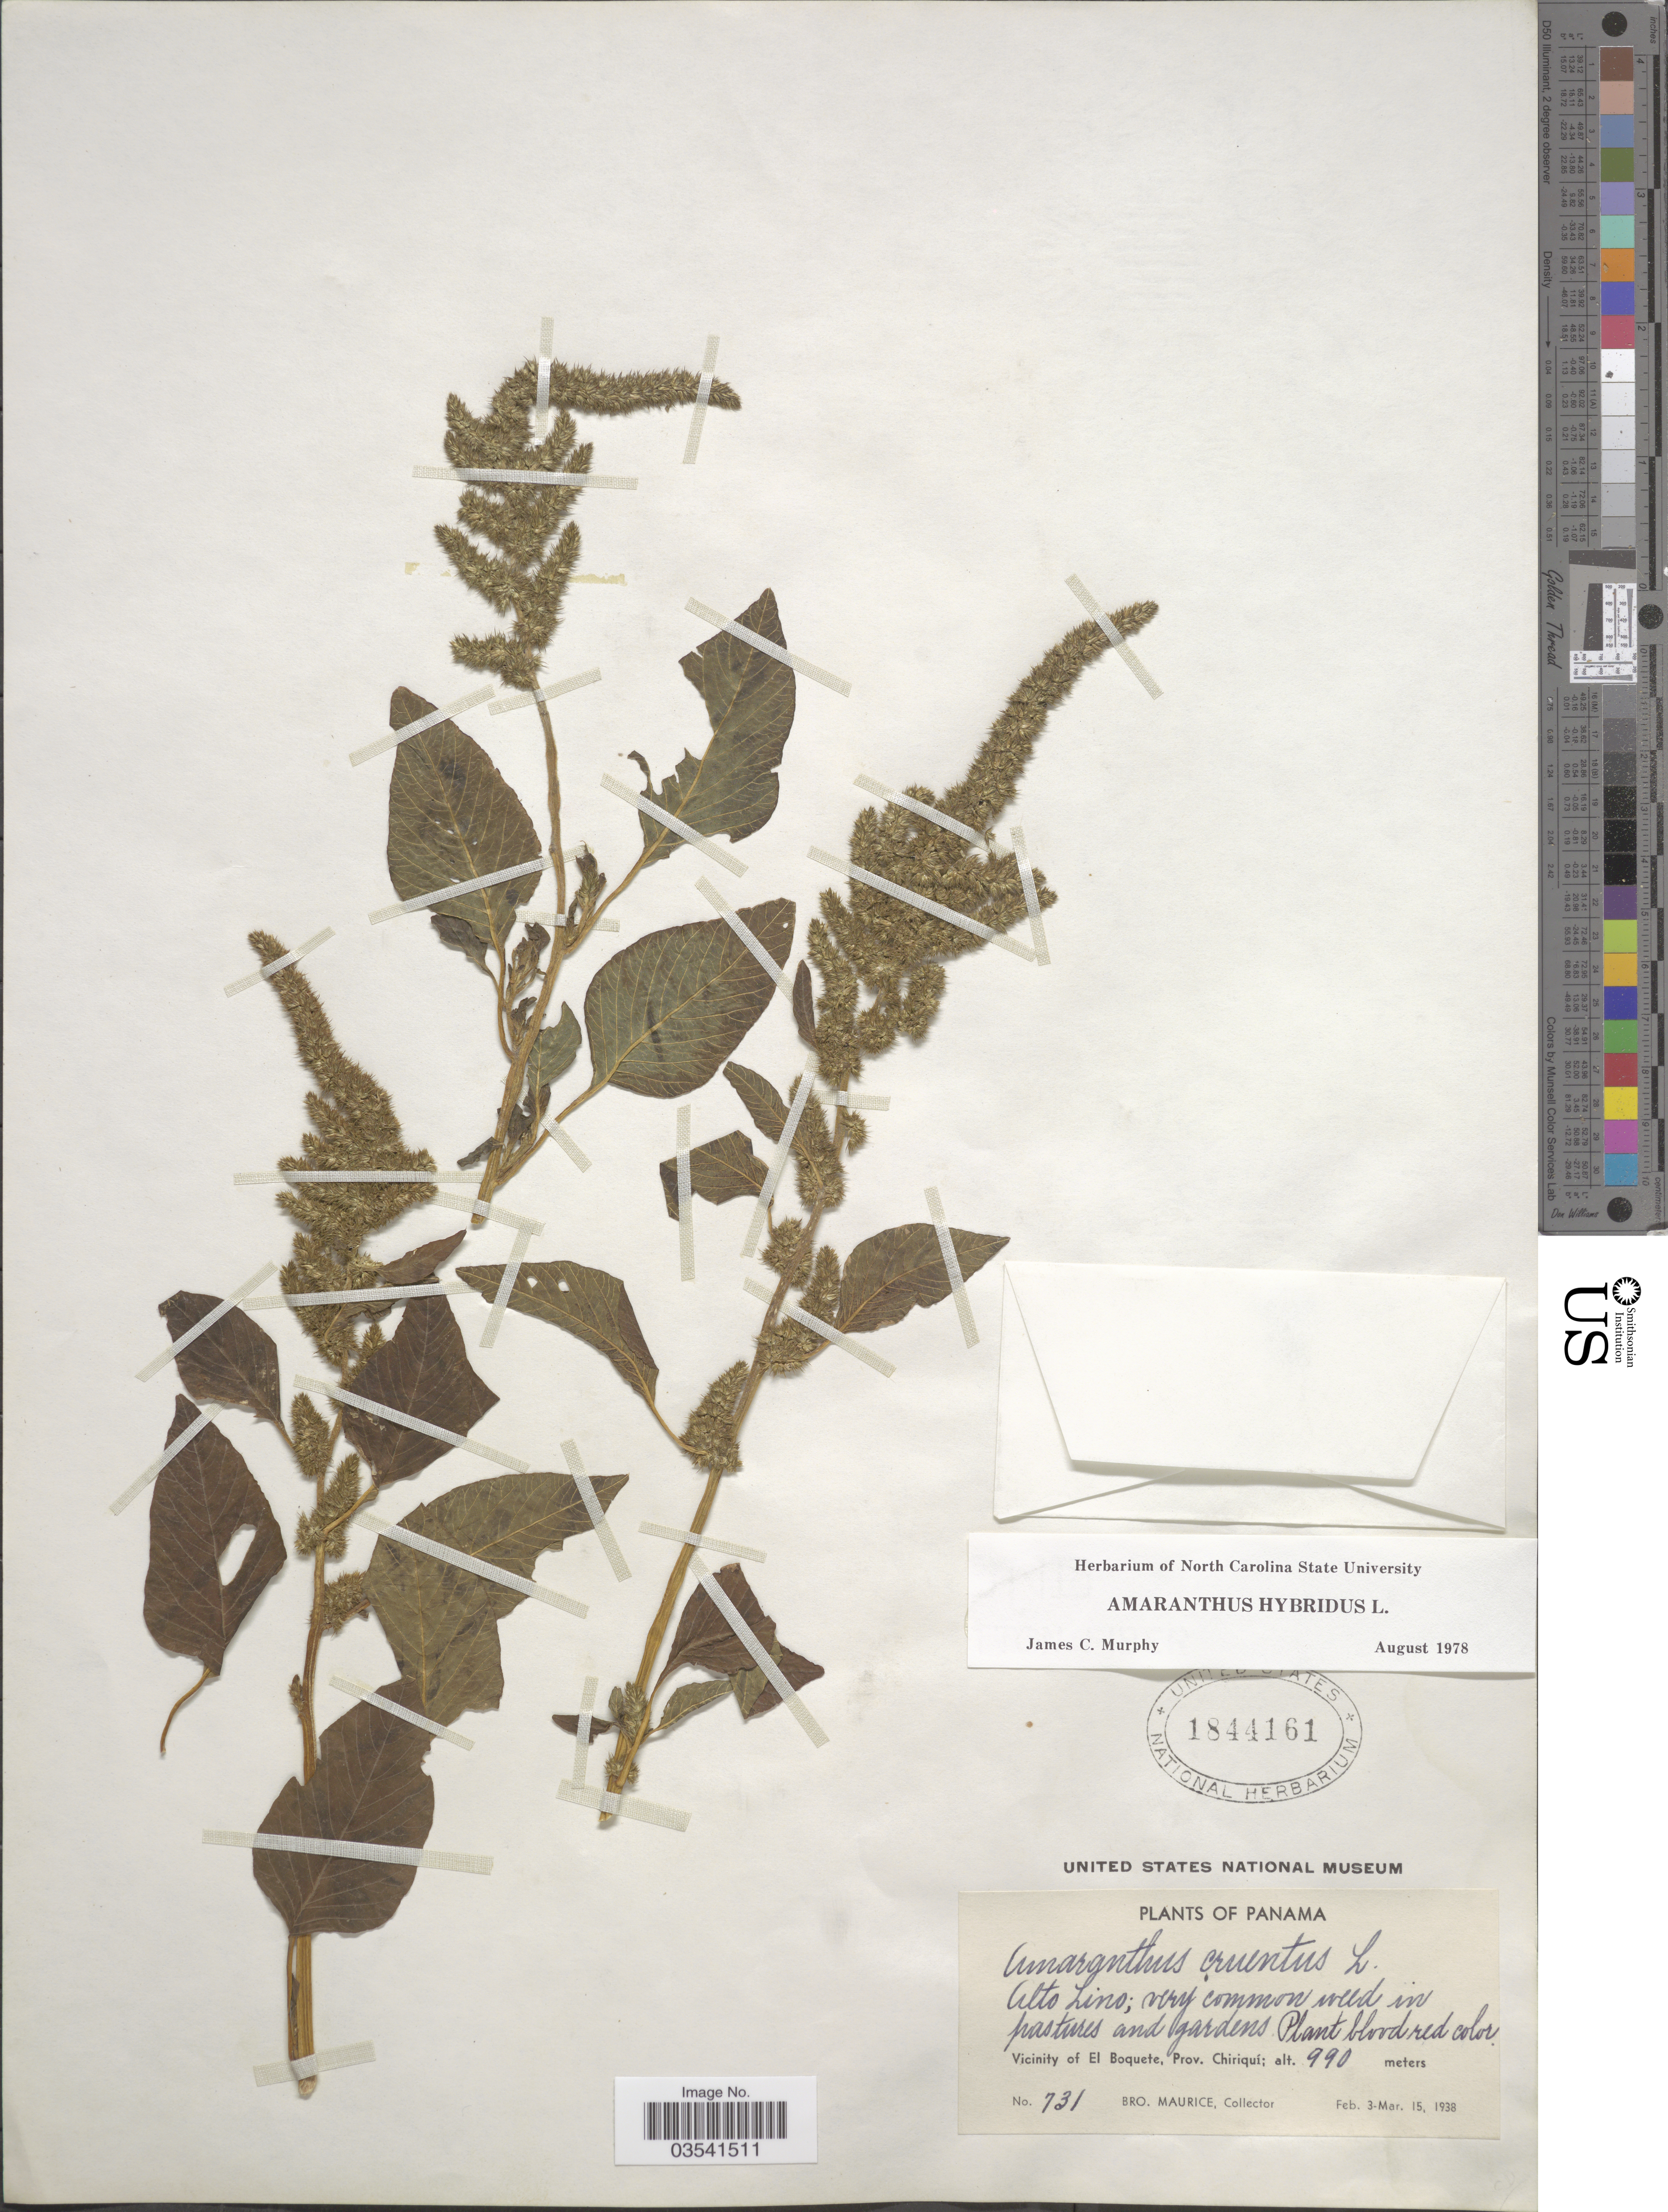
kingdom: Plantae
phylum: Tracheophyta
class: Magnoliopsida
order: Caryophyllales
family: Amaranthaceae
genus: Amaranthus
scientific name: Amaranthus hybridus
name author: L.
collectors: B. Maurice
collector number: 731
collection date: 1938-02-03/1938-03-15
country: Panama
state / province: Chiriqui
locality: Alto Lino. [unsure placement] Vicinity of El Boquete.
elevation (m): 990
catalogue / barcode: US 1844161